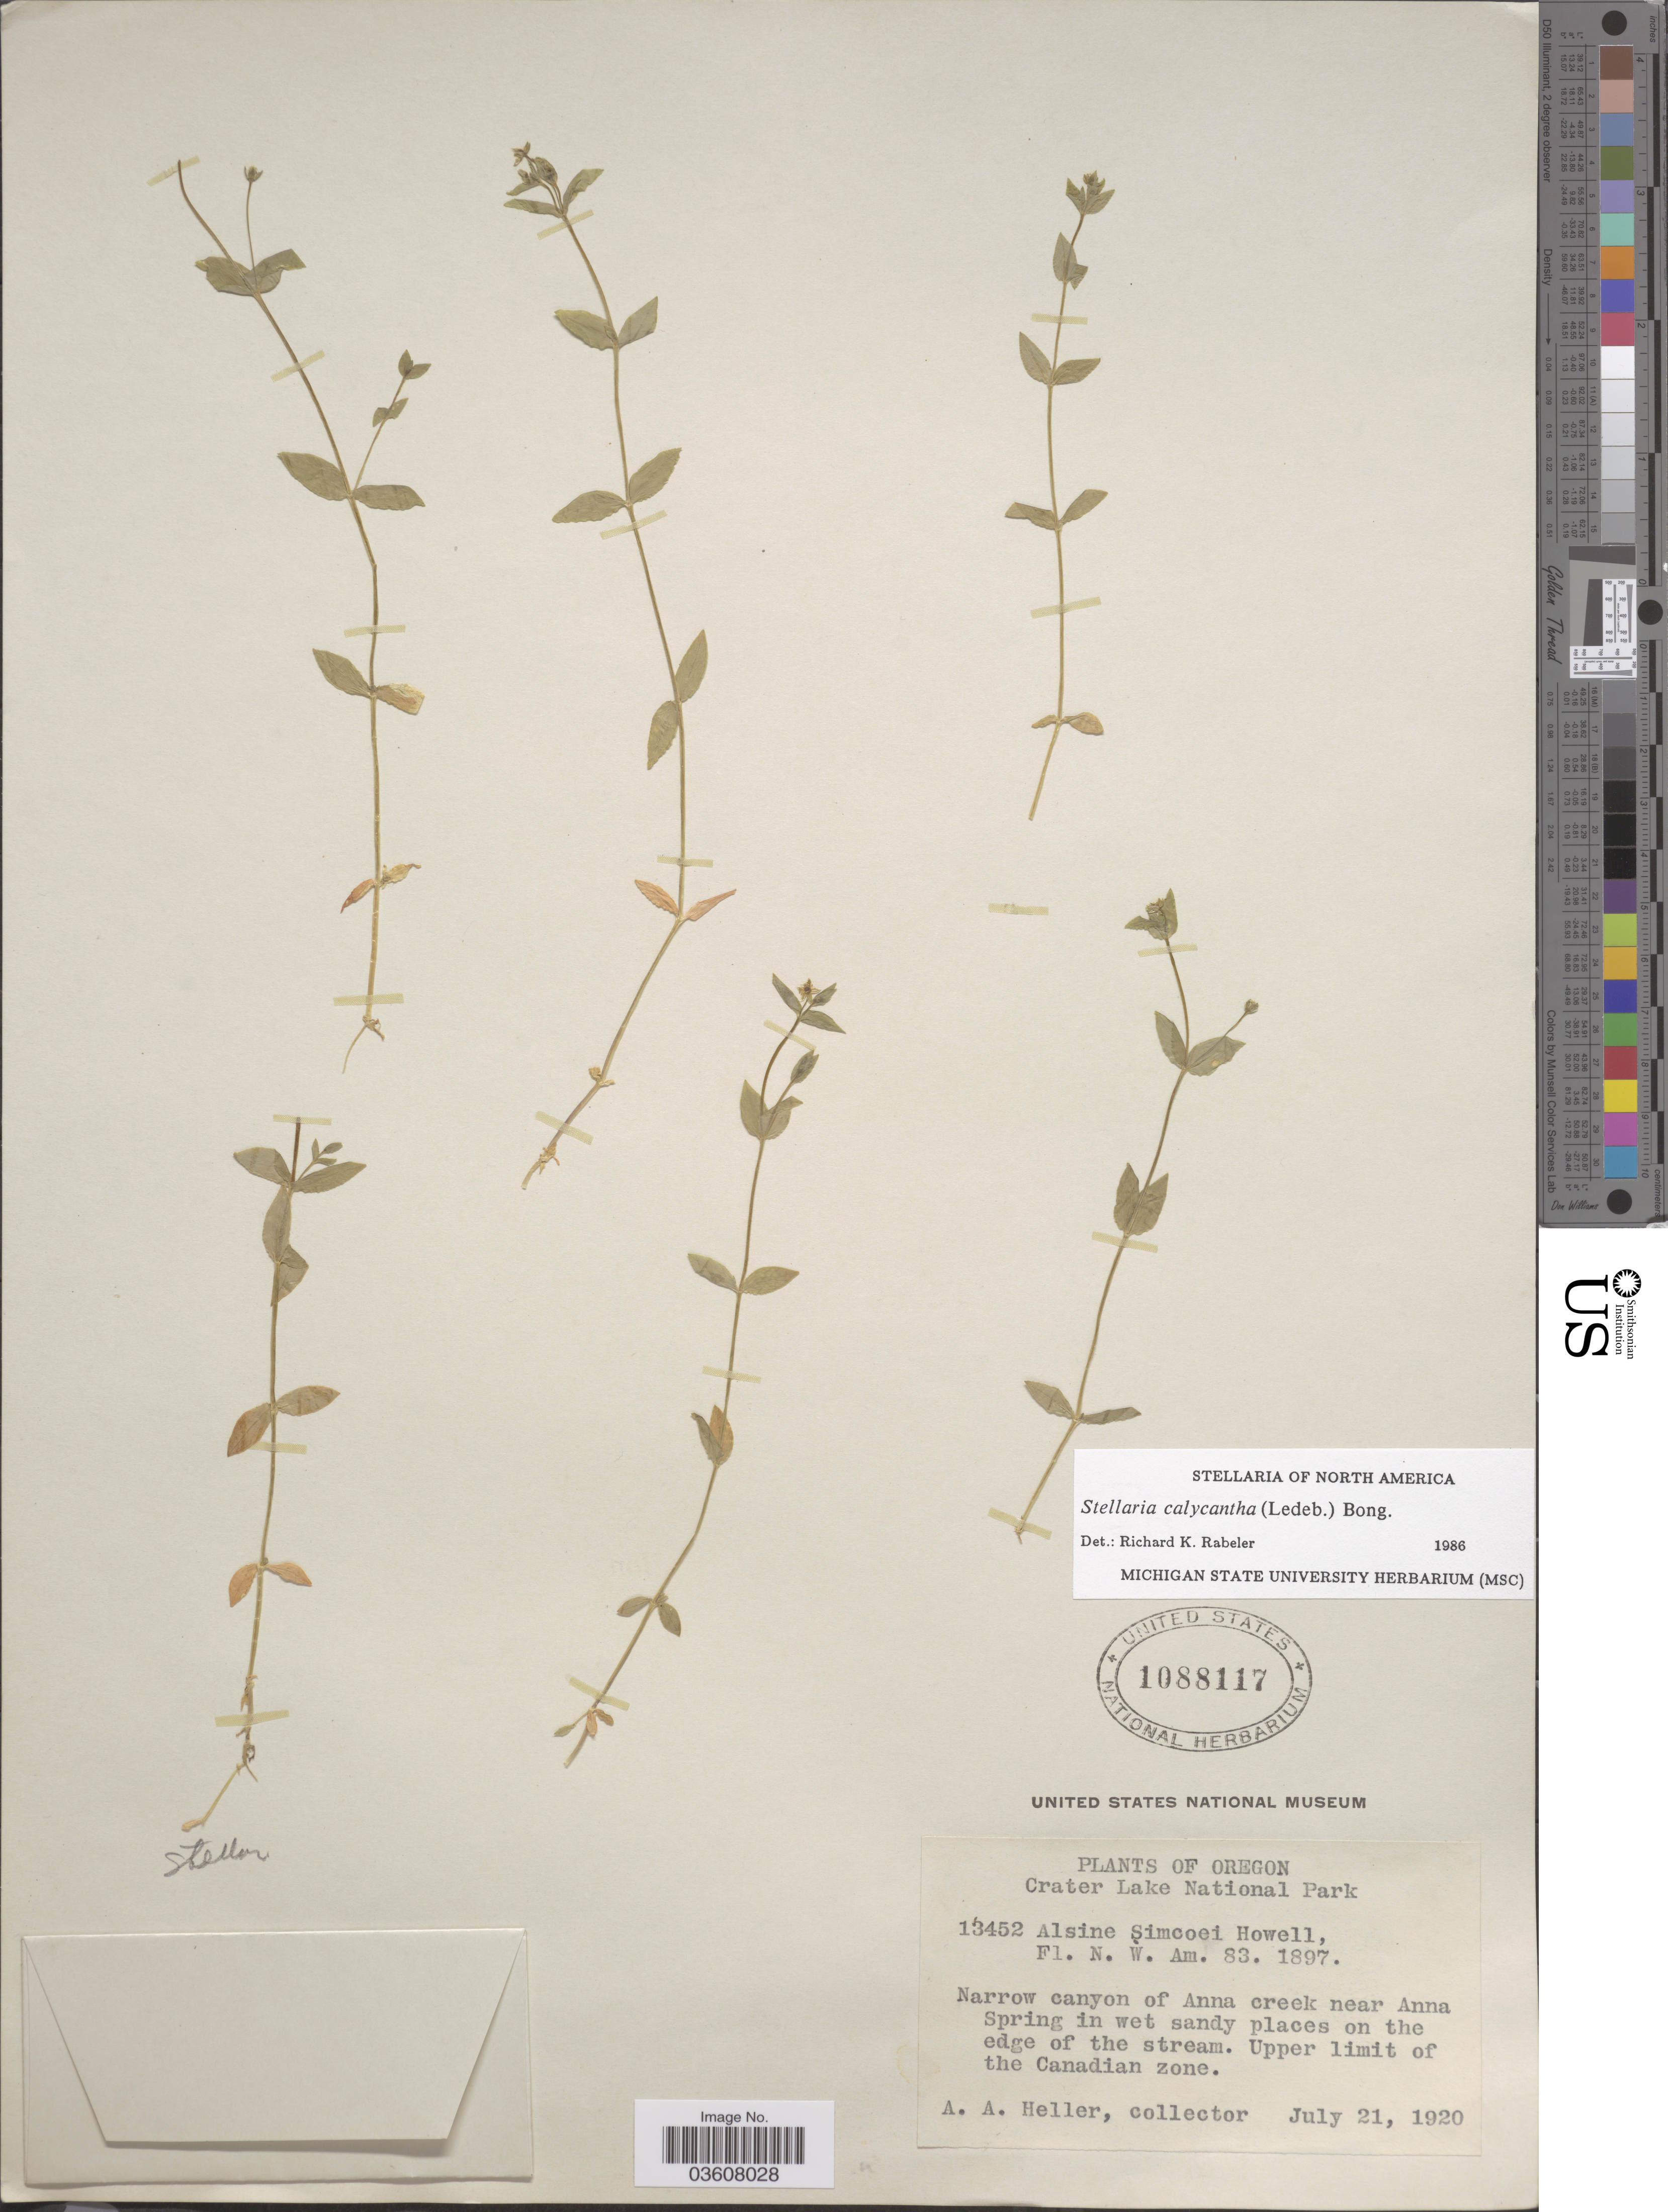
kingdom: Plantae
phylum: Tracheophyta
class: Magnoliopsida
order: Caryophyllales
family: Caryophyllaceae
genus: Stellaria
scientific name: Stellaria calycantha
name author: (Ledeb.) Bong.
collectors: A. A. Heller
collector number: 13452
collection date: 1920-07-21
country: United States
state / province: Oregon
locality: Crater Lake National Park. Narrow canyon of Anna creek near Anna Spring in wet sandy places on the edge of the stream. Upper limit of the Canadian zone.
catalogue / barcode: US 1088117